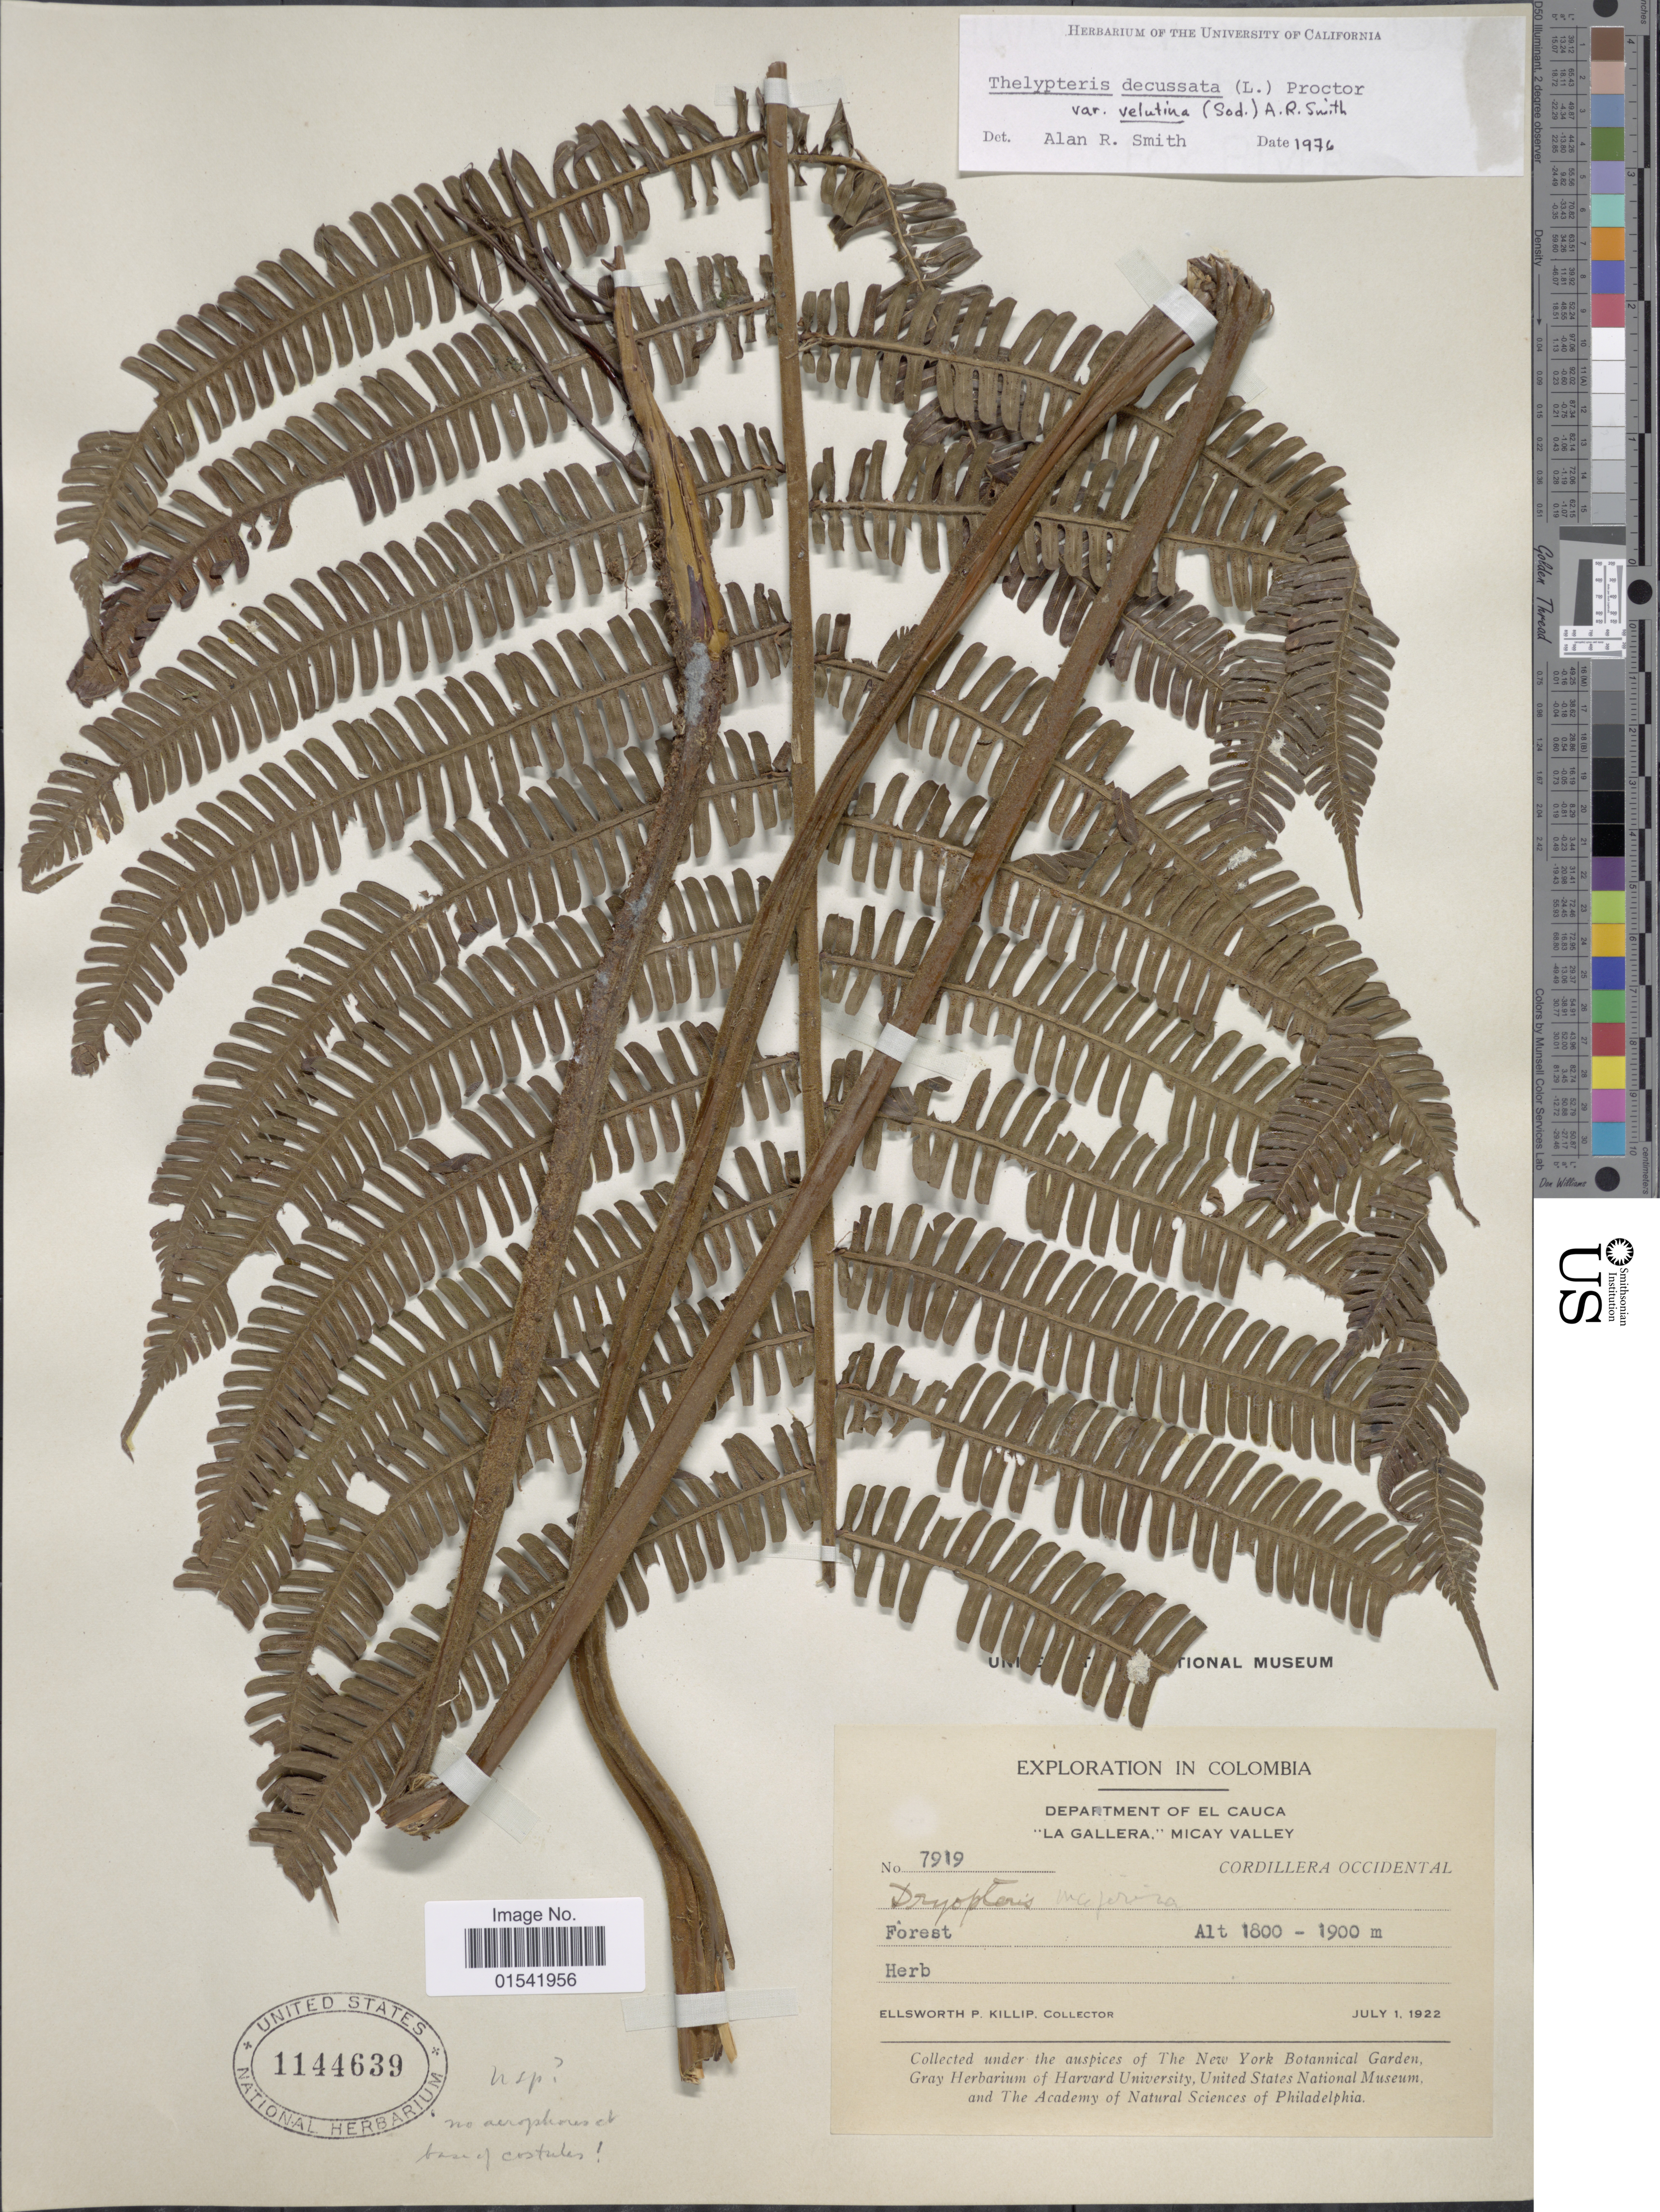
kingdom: Plantae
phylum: Tracheophyta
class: Polypodiopsida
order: Polypodiales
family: Thelypteridaceae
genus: Steiropteris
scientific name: Steiropteris decussata var. velutina comb. nov., ined. 2015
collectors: E. P. Killip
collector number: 7919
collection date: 1922-07-01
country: Colombia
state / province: Cauca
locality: Department of El Cauca, "La Gallera," Micay Valley, Cordillera Occidental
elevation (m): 1800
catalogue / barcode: US 1144639